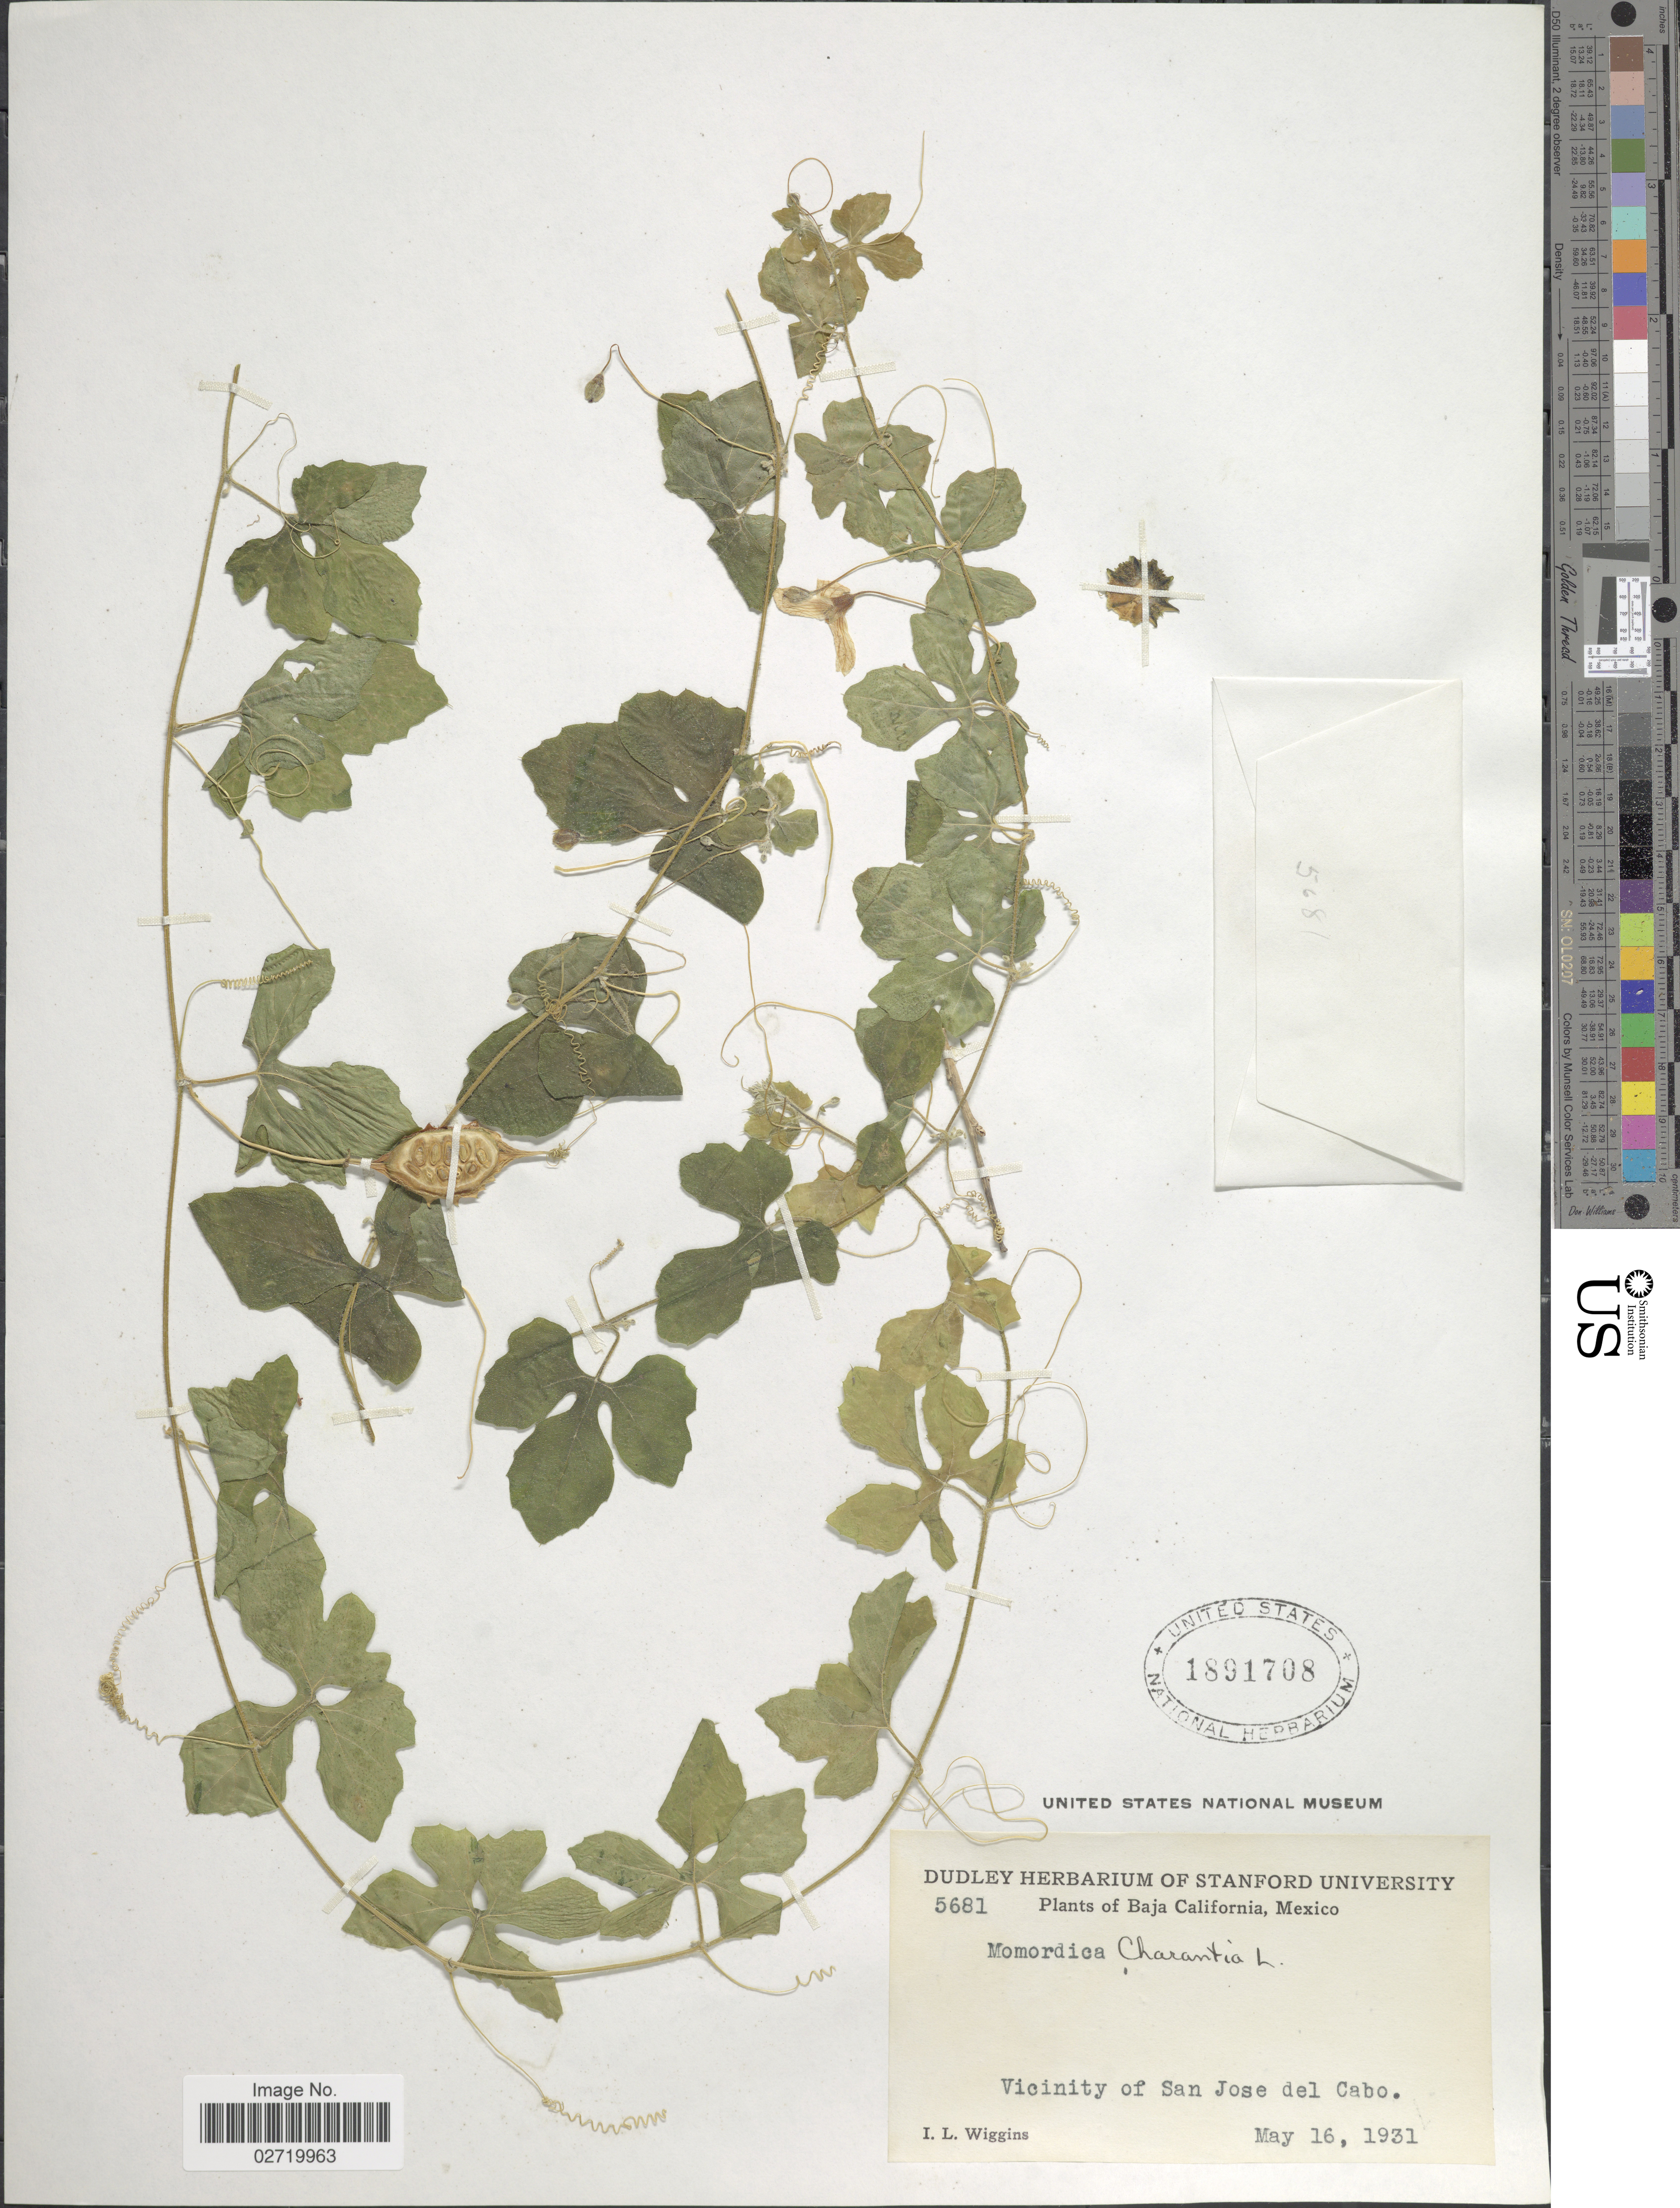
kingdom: Plantae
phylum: Tracheophyta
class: Magnoliopsida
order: Cucurbitales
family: Cucurbitaceae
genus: Momordica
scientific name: Momordica charantia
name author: L.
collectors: I. L. Wiggins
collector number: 5681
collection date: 1931-05-16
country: Mexico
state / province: Baja California Sur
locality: Vicinity of San Jose del Cabo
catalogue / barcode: US 1891708